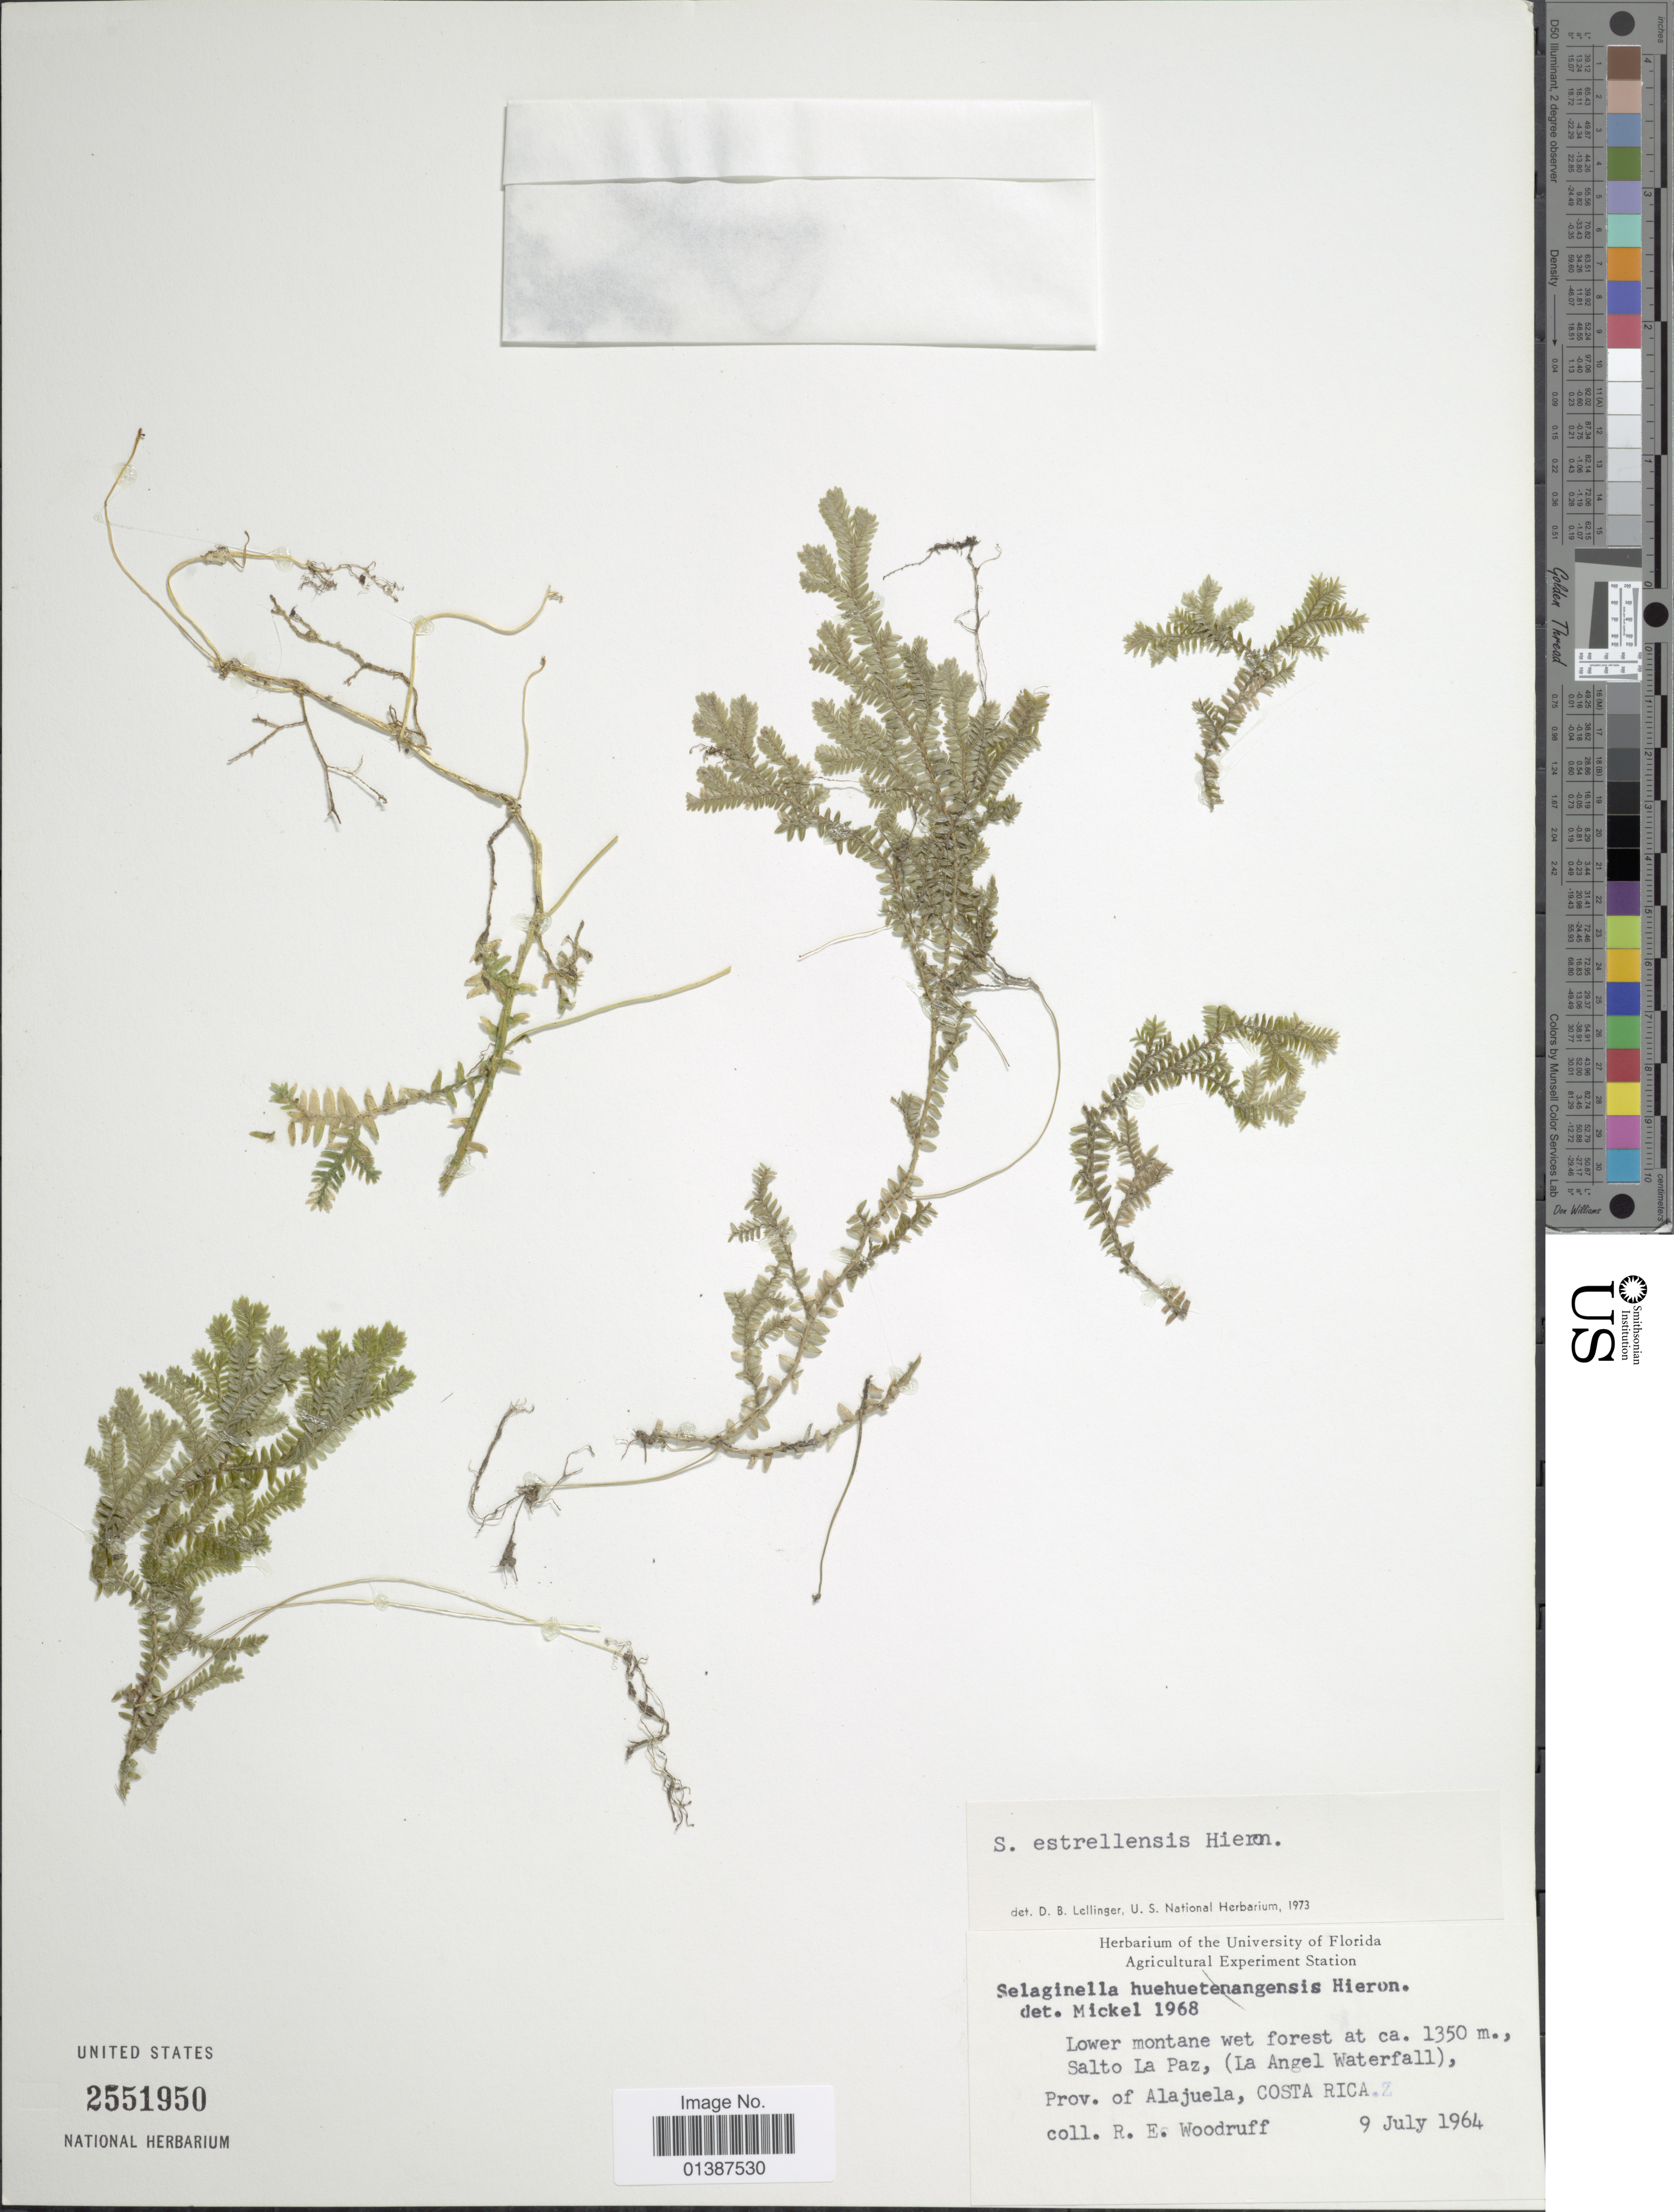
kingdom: Plantae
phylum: Tracheophyta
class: Lycopodiopsida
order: Selaginellales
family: Selaginellaceae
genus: Selaginella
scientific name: Selaginella estrellensis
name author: Hieron.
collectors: R. Woodruff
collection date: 1964-07-09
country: Costa Rica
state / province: Alajuela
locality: Lower montane wet forest, Salto La Paz, (La Angel Waterfall), Prov. of Alajuela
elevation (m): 1350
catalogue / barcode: US 2551950